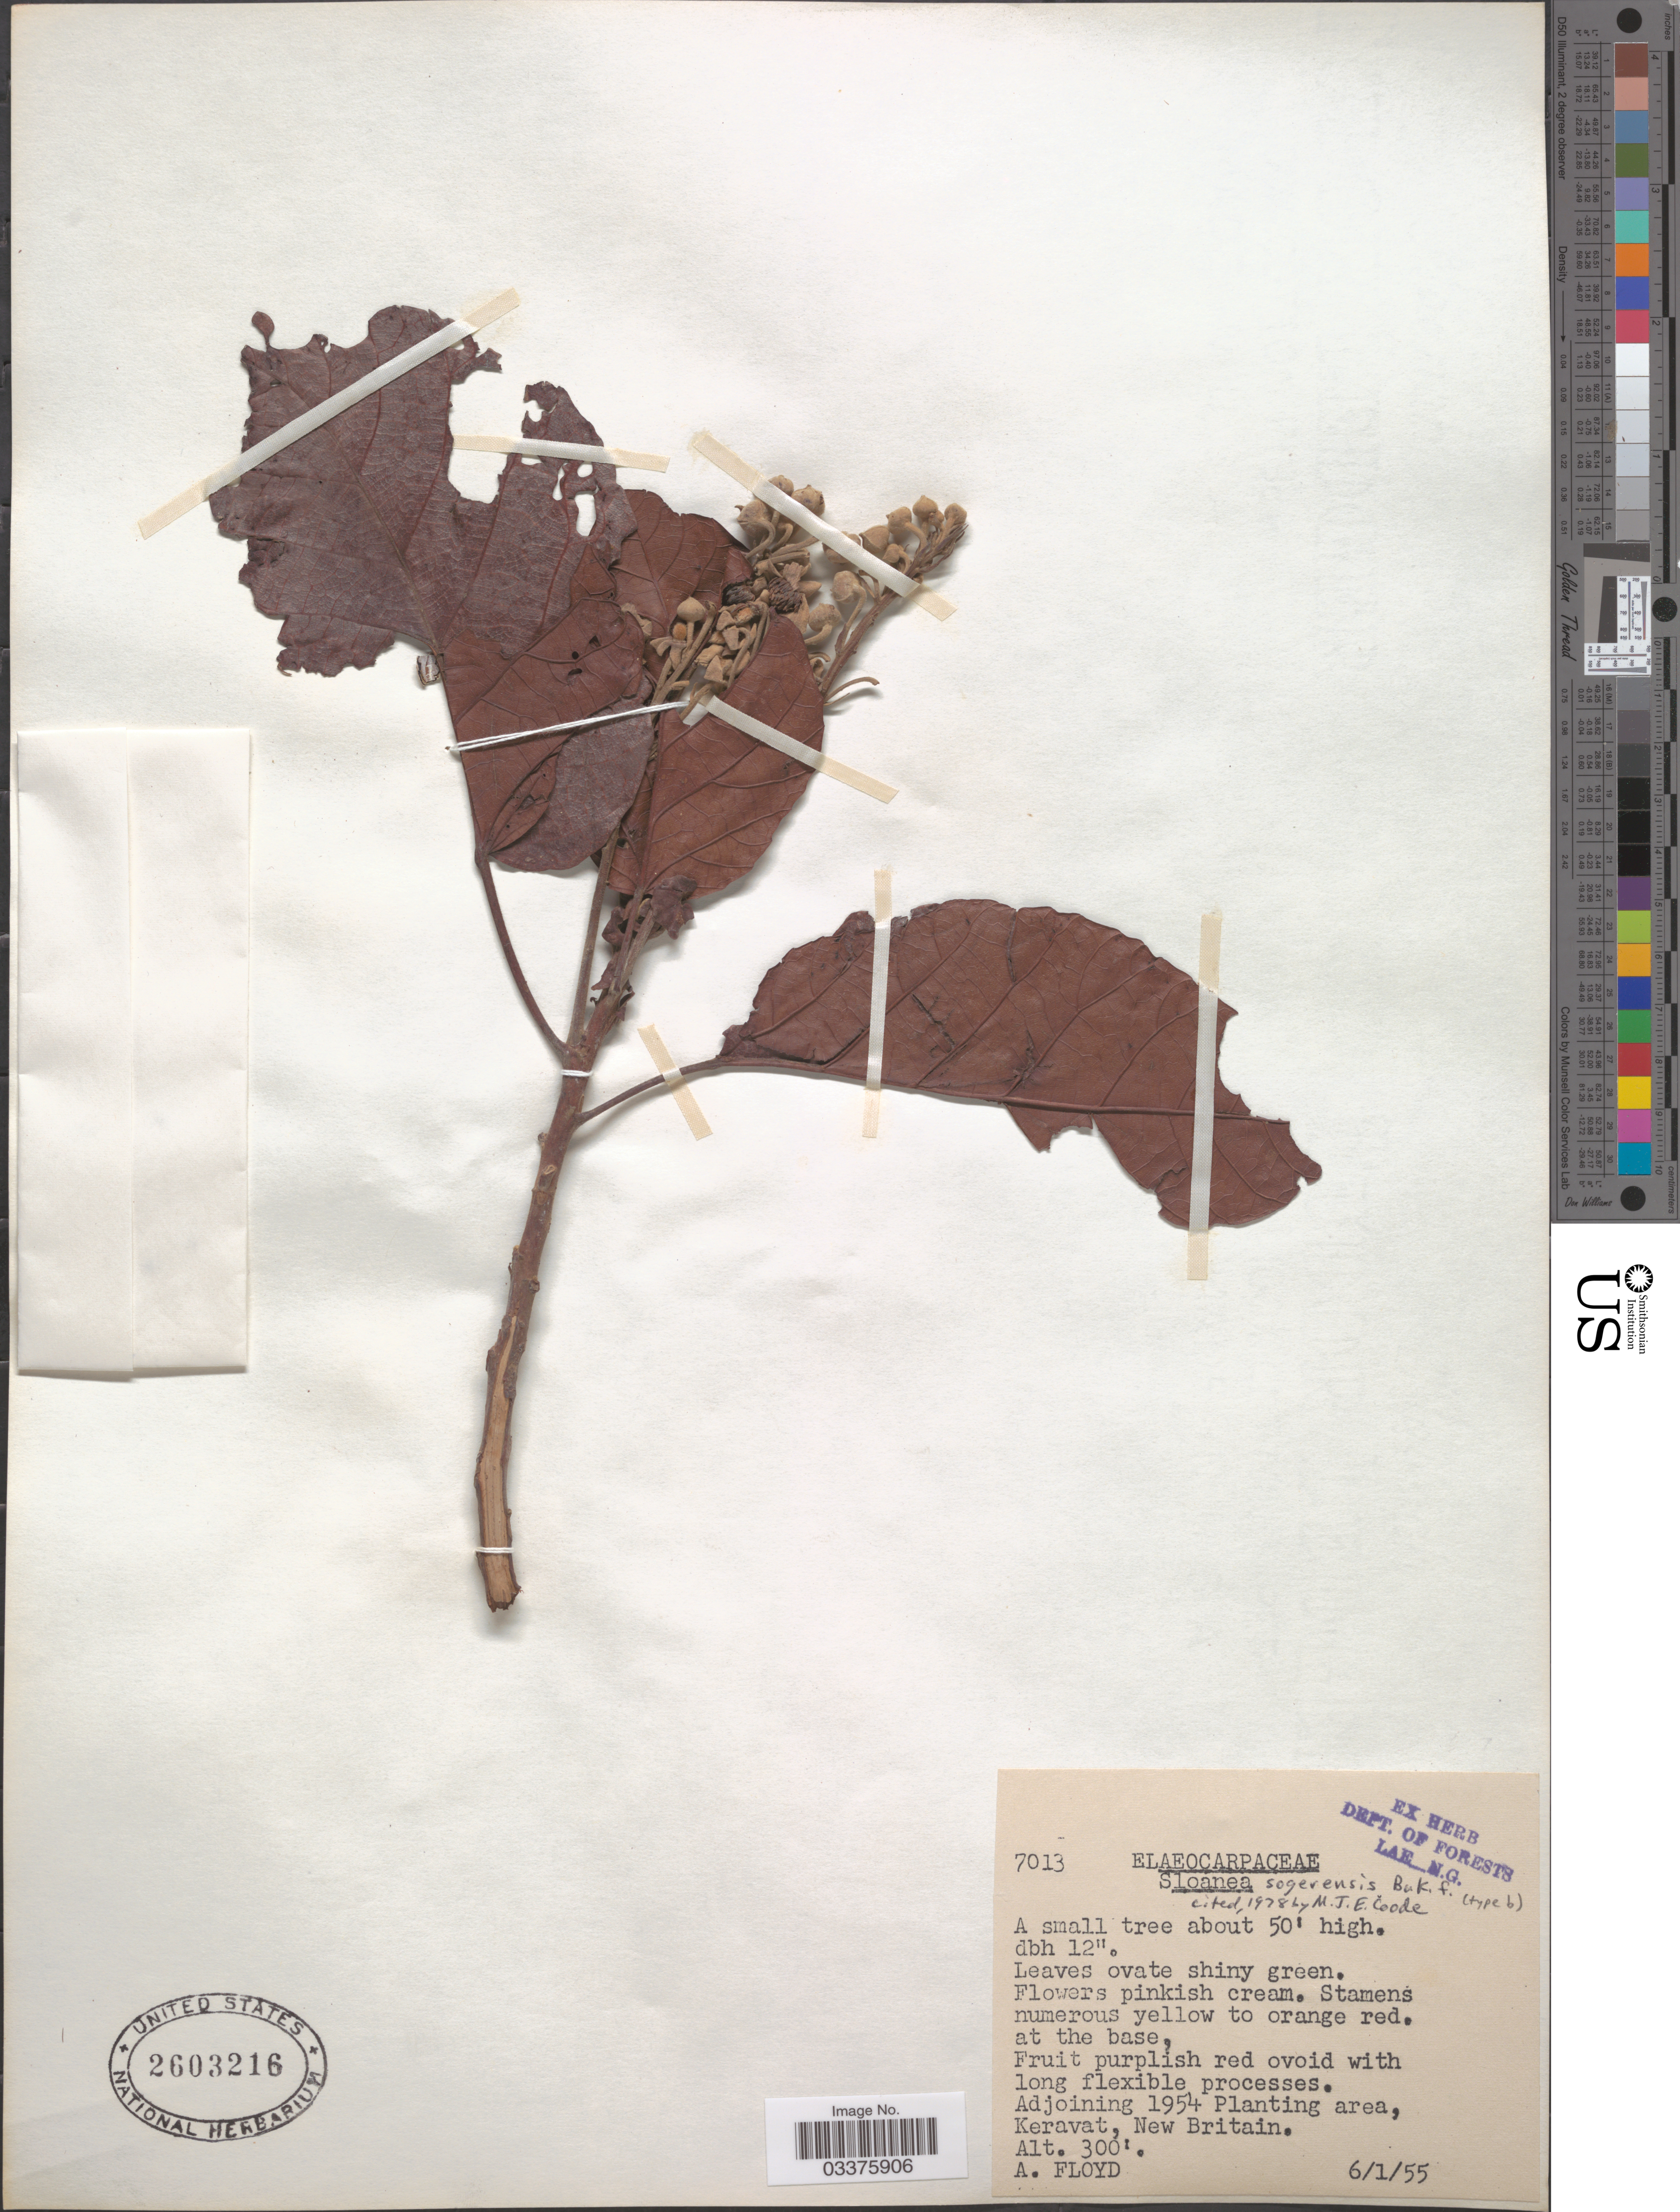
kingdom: Plantae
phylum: Tracheophyta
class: Magnoliopsida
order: Oxalidales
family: Elaeocarpaceae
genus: Sloanea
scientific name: Sloanea sogerensis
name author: Baker f.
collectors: A. Floyd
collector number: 7013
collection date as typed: Transcribed d/m/y: 6/1/55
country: Papua New Guinea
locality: Adjoining 1954 Planting area, Keravat, New Britain.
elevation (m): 91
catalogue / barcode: US 2603216